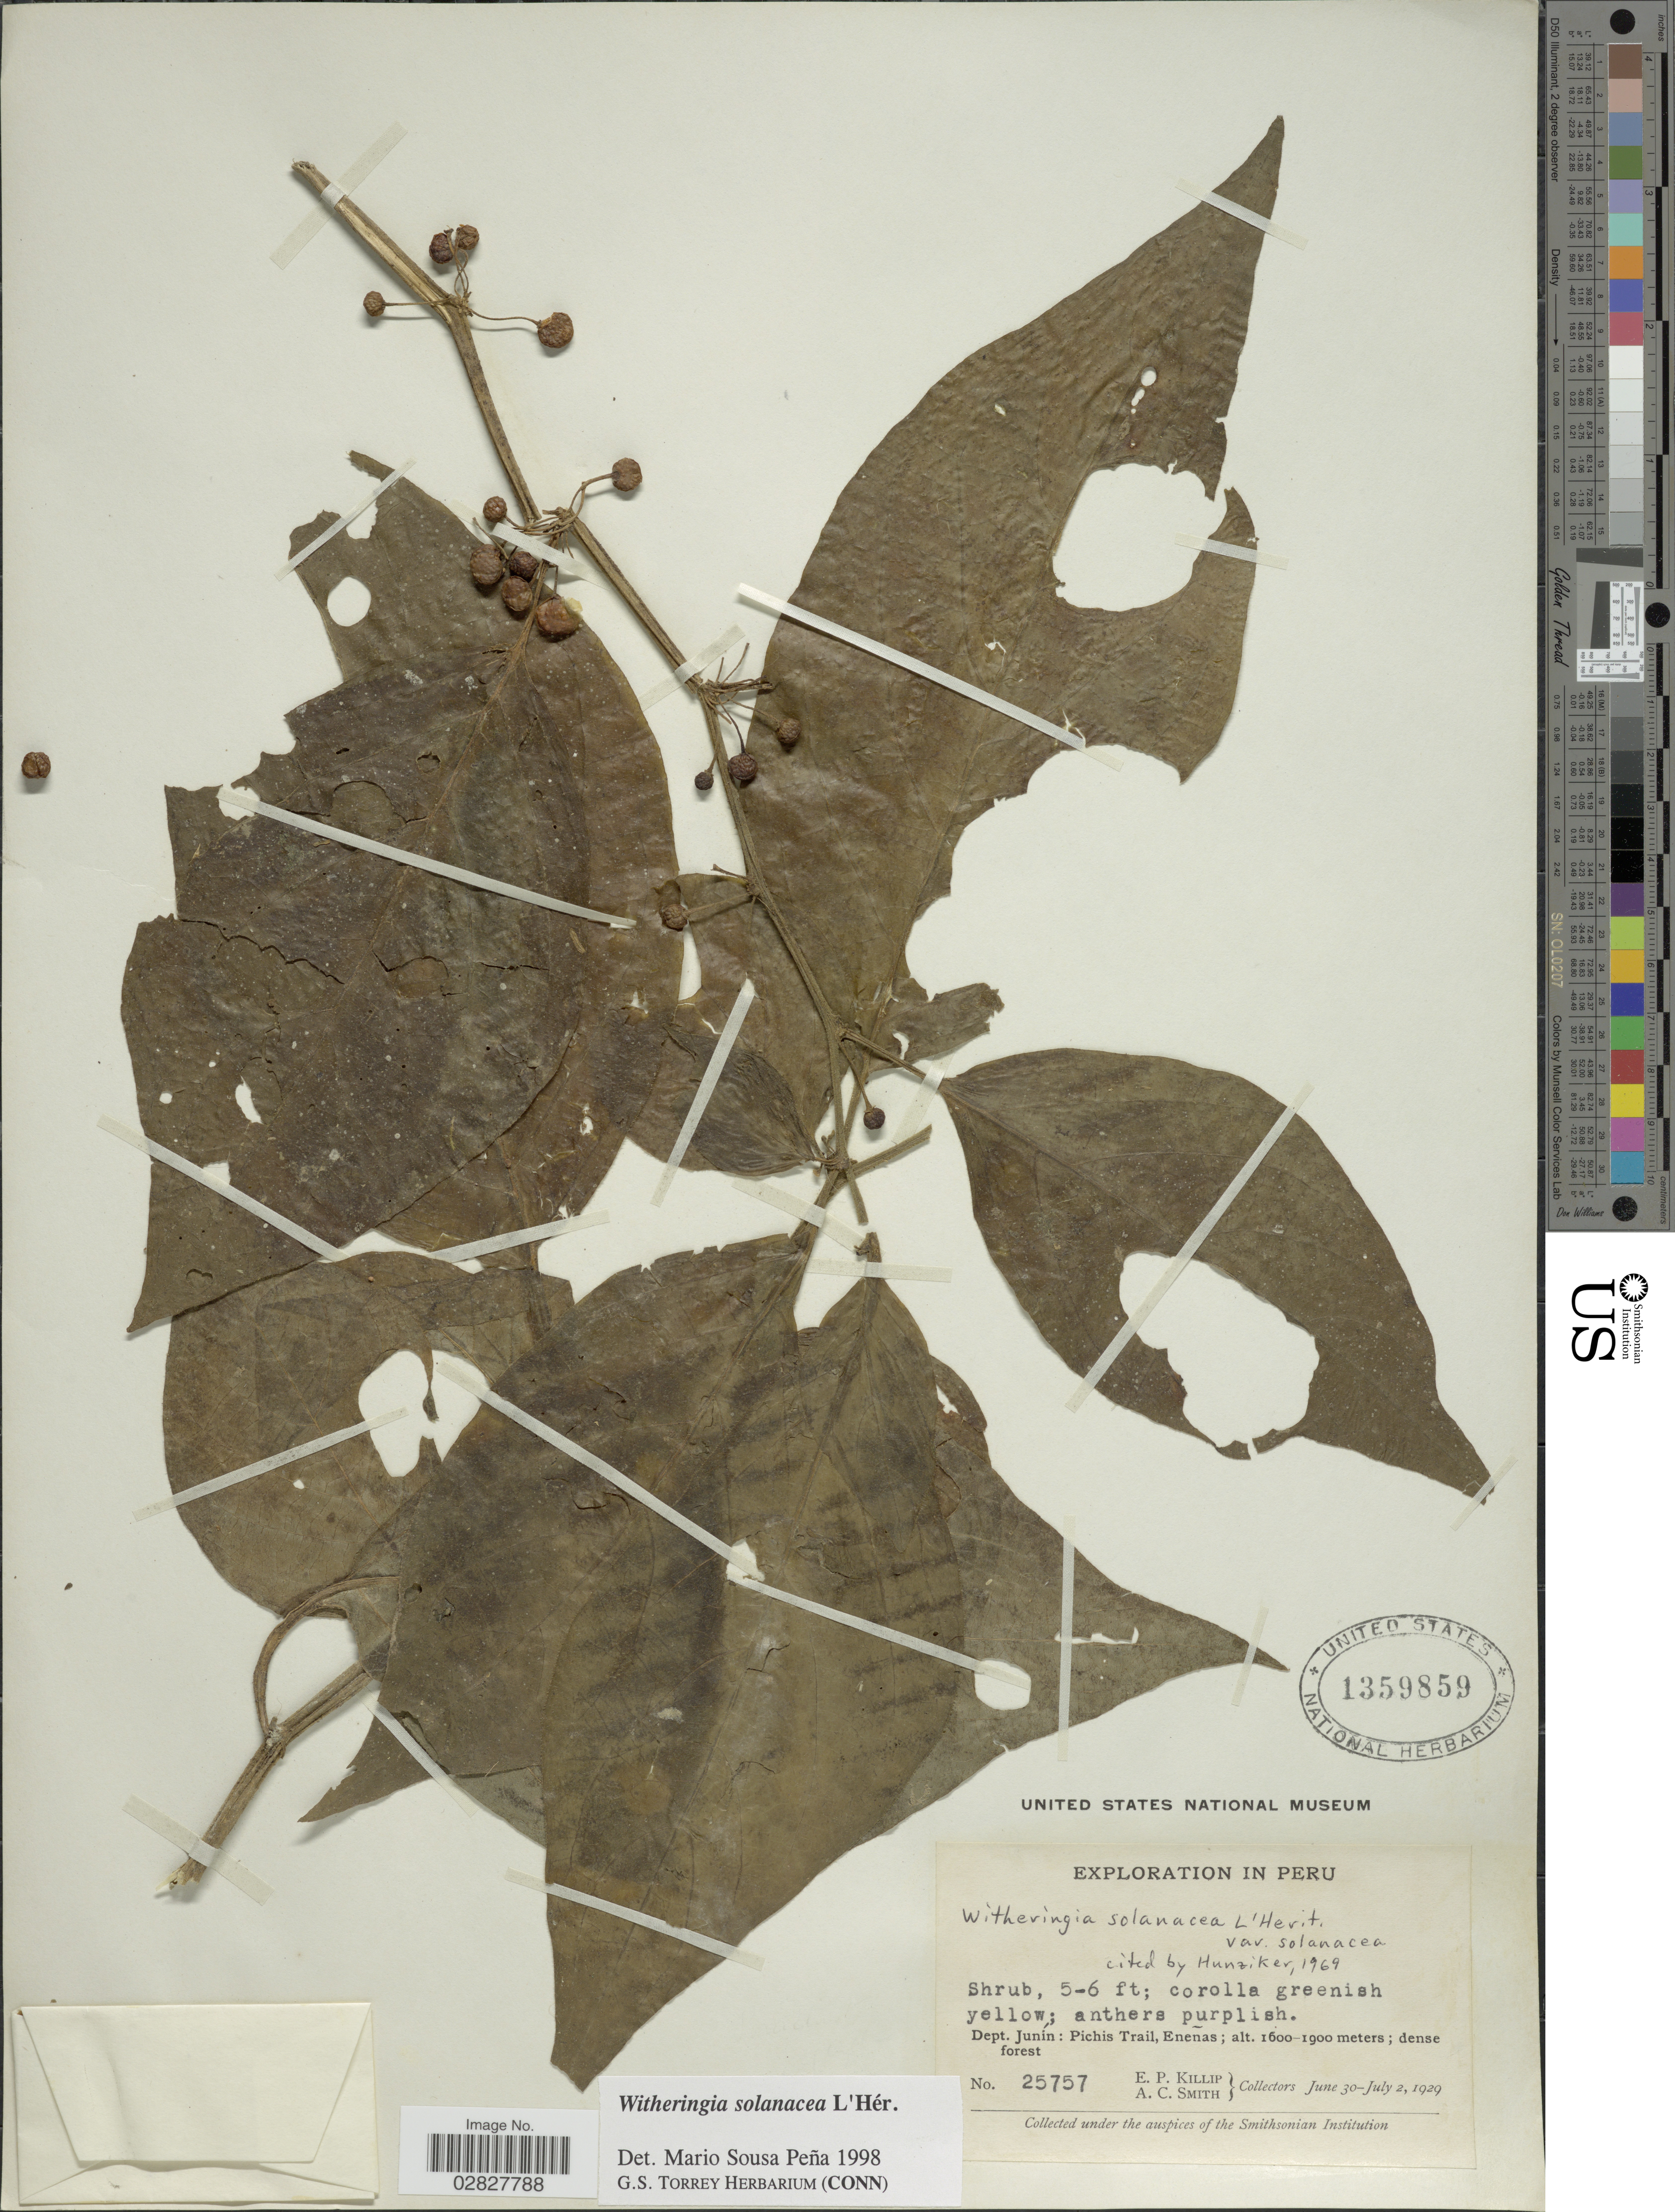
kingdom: Plantae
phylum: Tracheophyta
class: Magnoliopsida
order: Solanales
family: Solanaceae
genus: Witheringia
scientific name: Witheringia solanacea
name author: L'Hér.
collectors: E. P. Killip & A. C. Smith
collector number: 25757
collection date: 1929-06-30/1929-07-02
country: Peru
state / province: Junín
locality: Dept. Junín: Pichis Trail, Eneñas.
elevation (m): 1600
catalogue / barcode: US 1359859